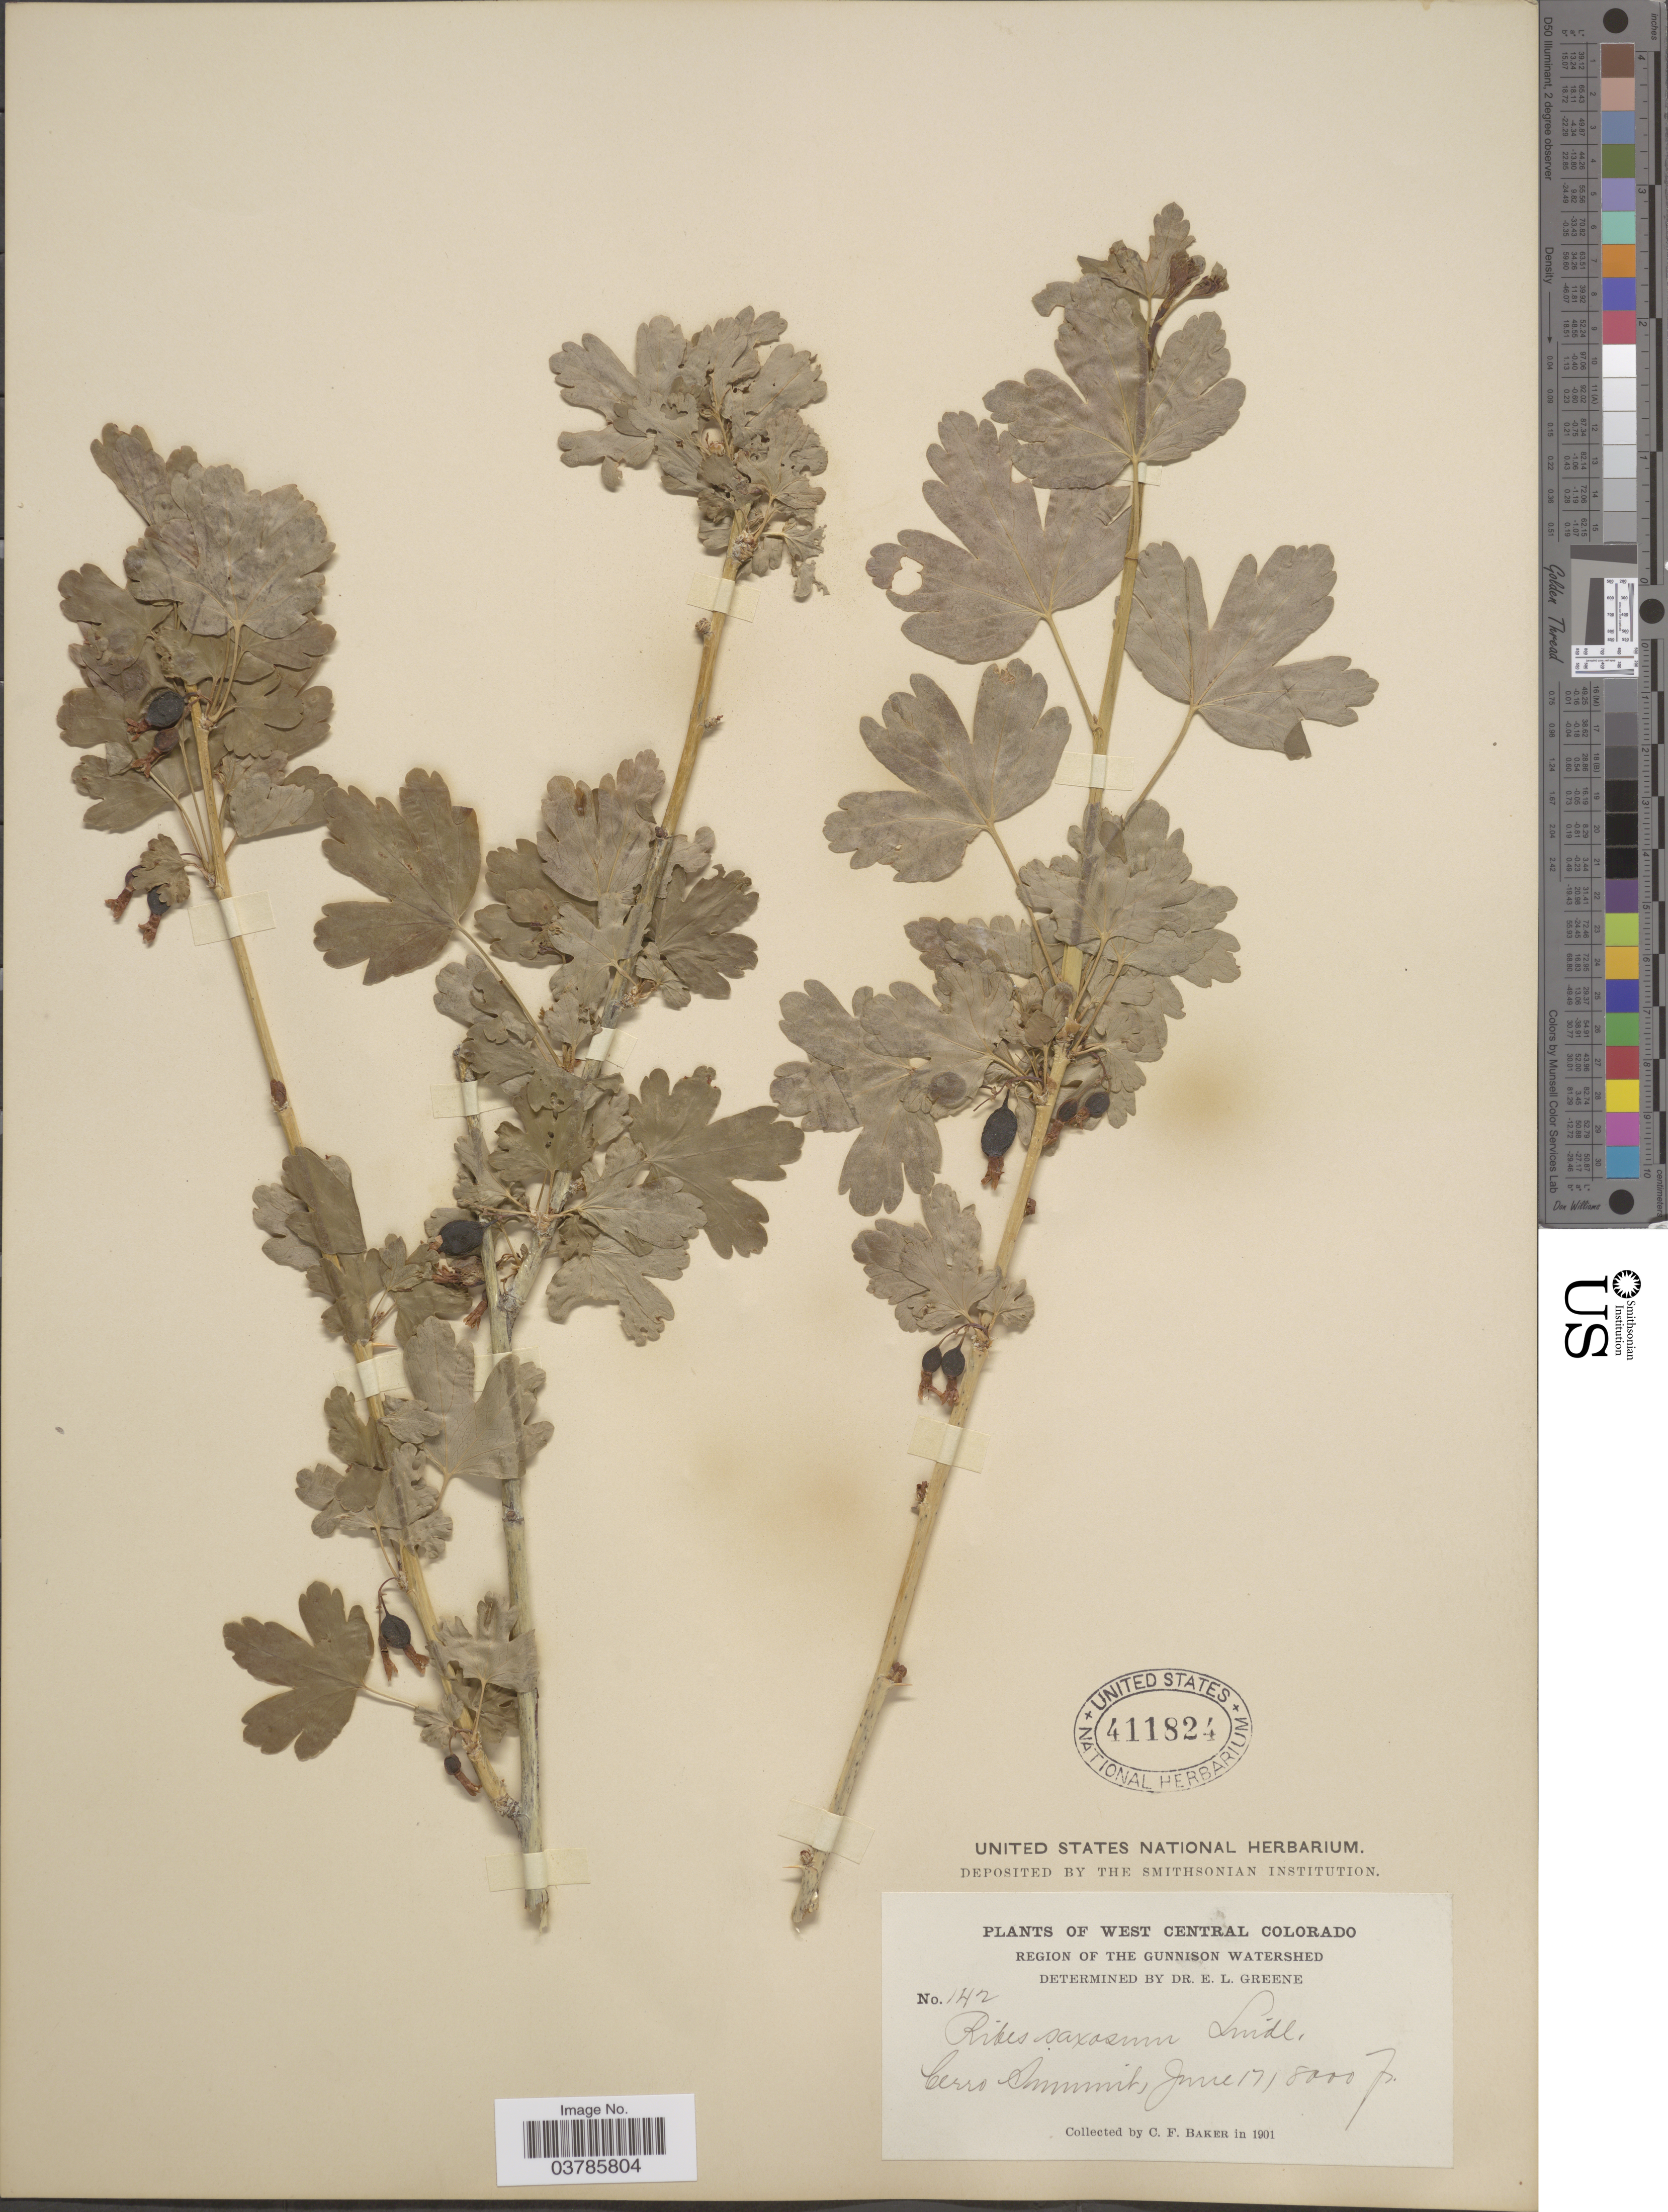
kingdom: Plantae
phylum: Tracheophyta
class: Magnoliopsida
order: Saxifragales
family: Grossulariaceae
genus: Ribes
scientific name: Ribes inerme var. inerme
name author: Rydb.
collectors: C. F. Baker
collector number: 142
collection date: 1901-06-17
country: United States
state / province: Colorado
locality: West Central Colorado. Region of the Gunnison Watershed. Cerro Summit.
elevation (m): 2438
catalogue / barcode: US 411824